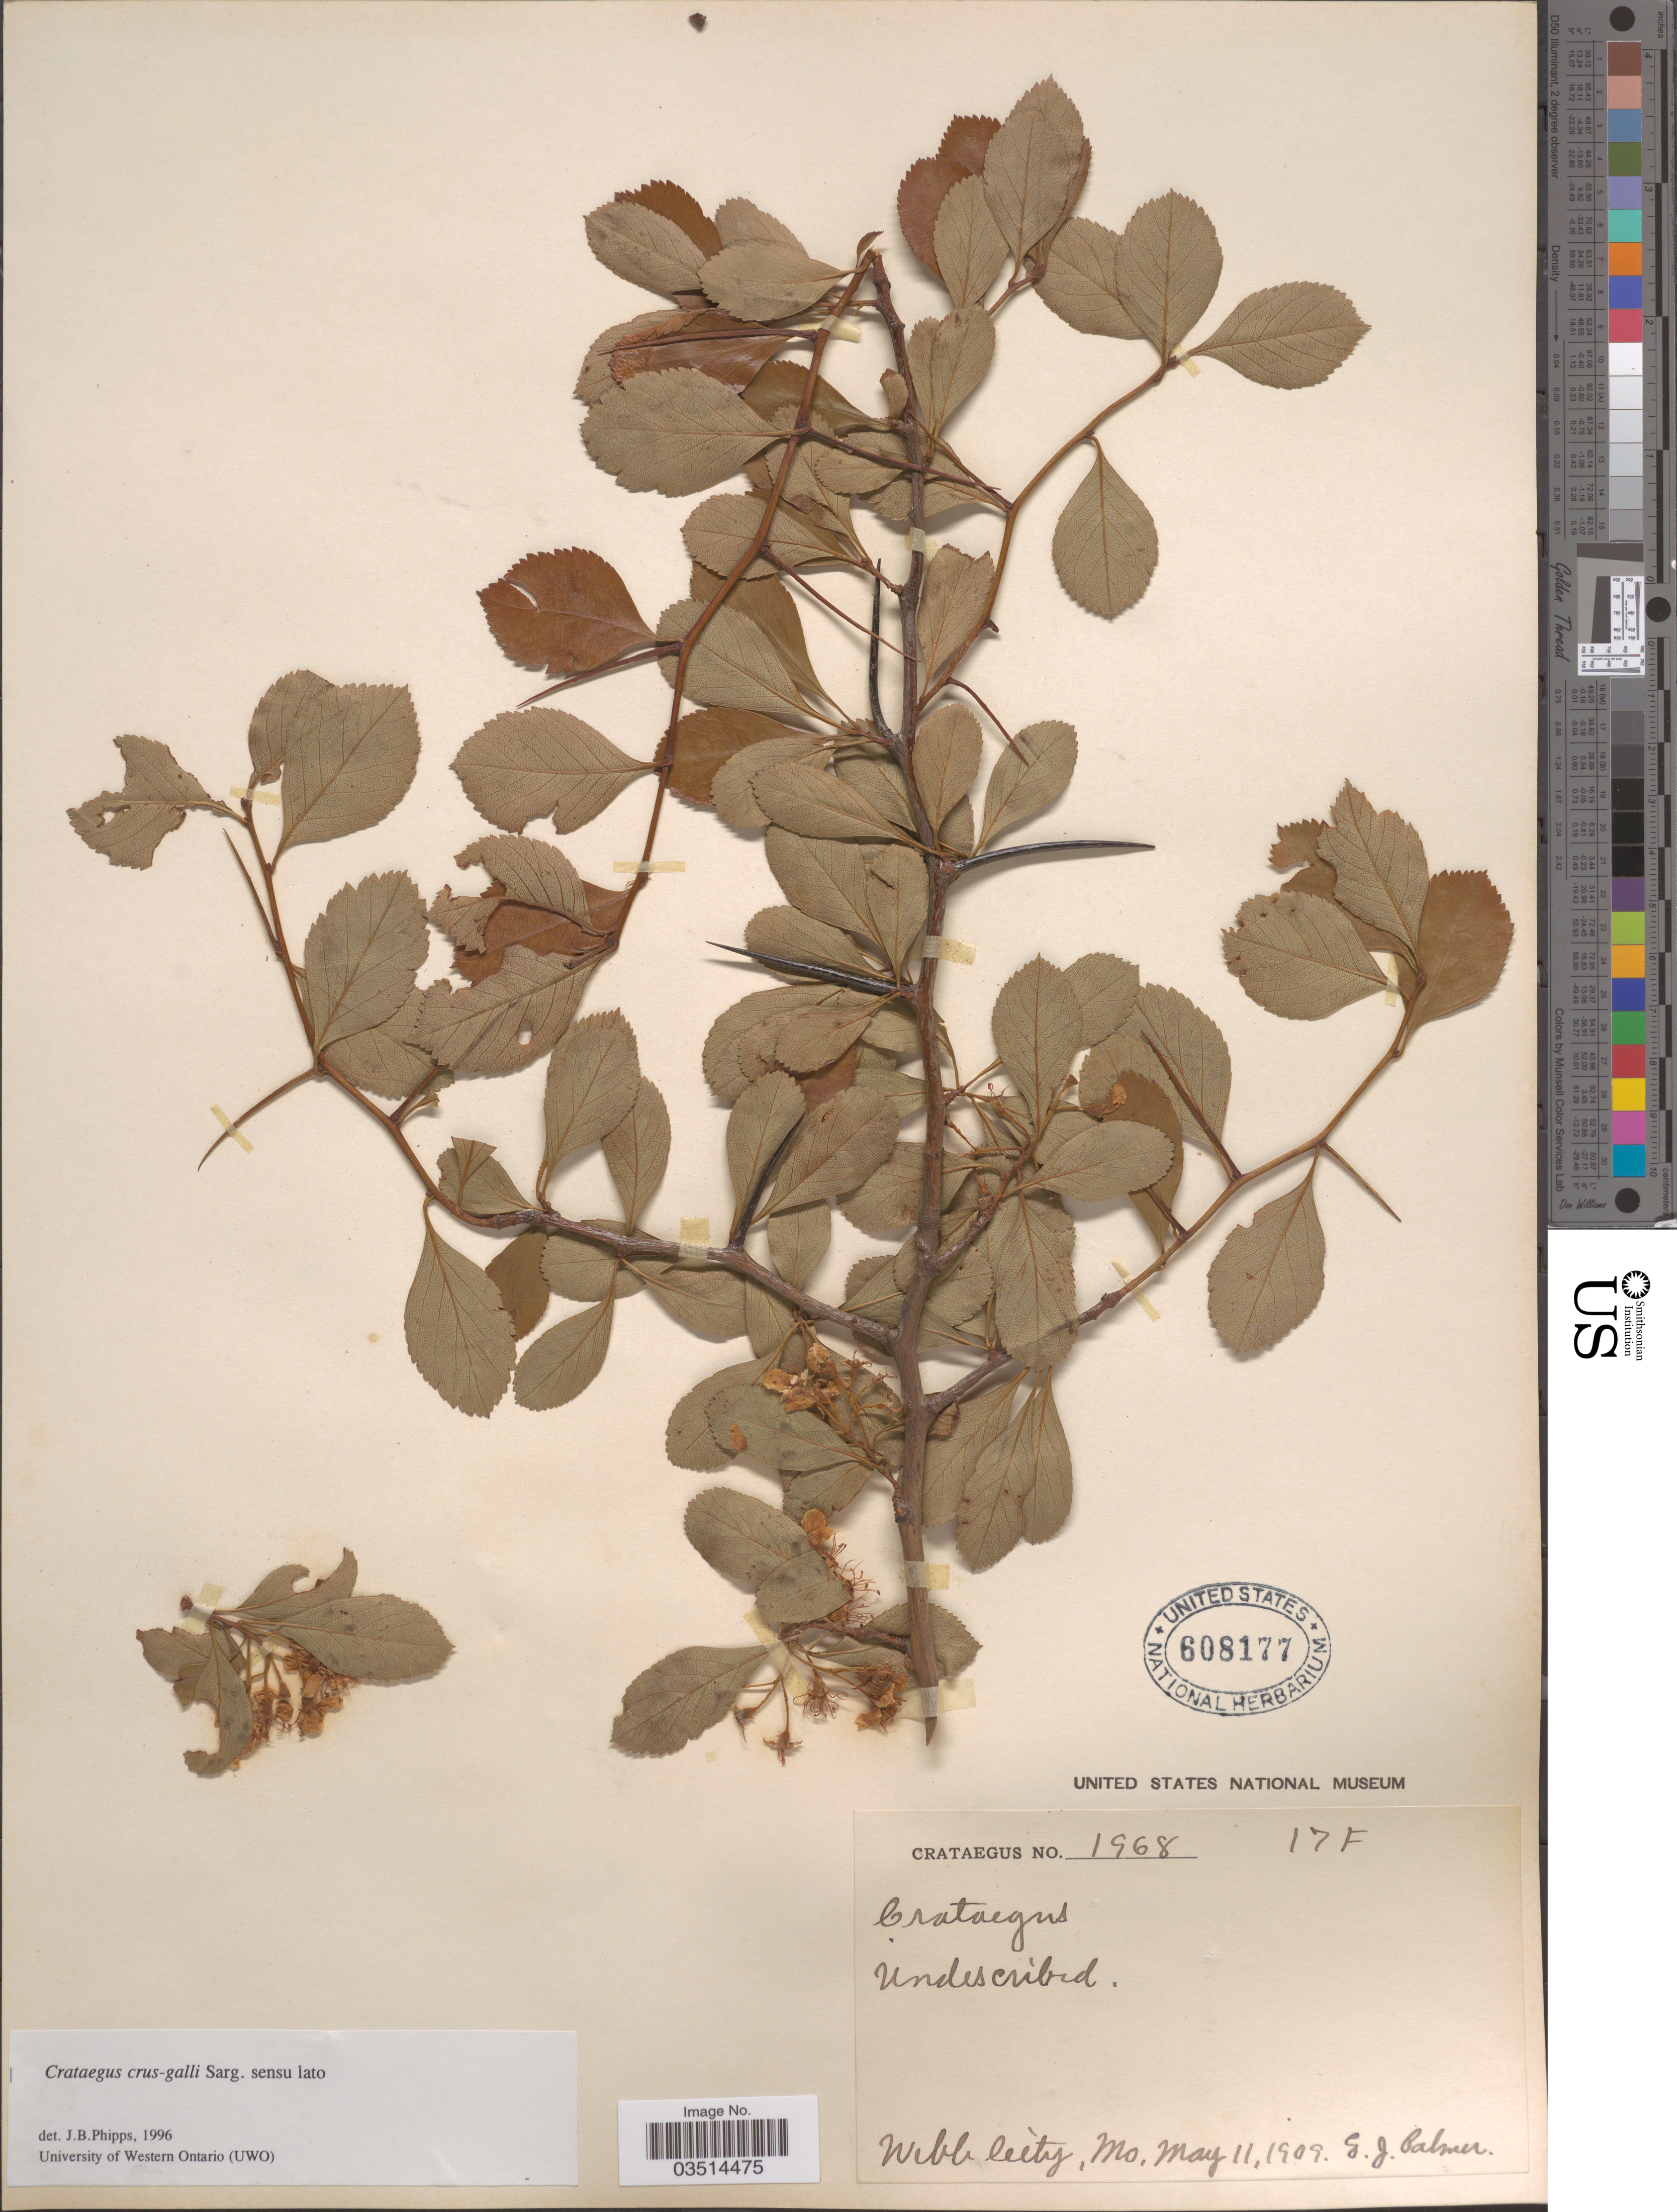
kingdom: Plantae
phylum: Tracheophyta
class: Magnoliopsida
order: Rosales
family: Rosaceae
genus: Crataegus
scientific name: Crataegus crus-galli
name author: L.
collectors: E. J. Palmer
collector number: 1968?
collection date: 1909-05-11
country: United States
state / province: Missouri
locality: Webb City.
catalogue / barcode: US 608177